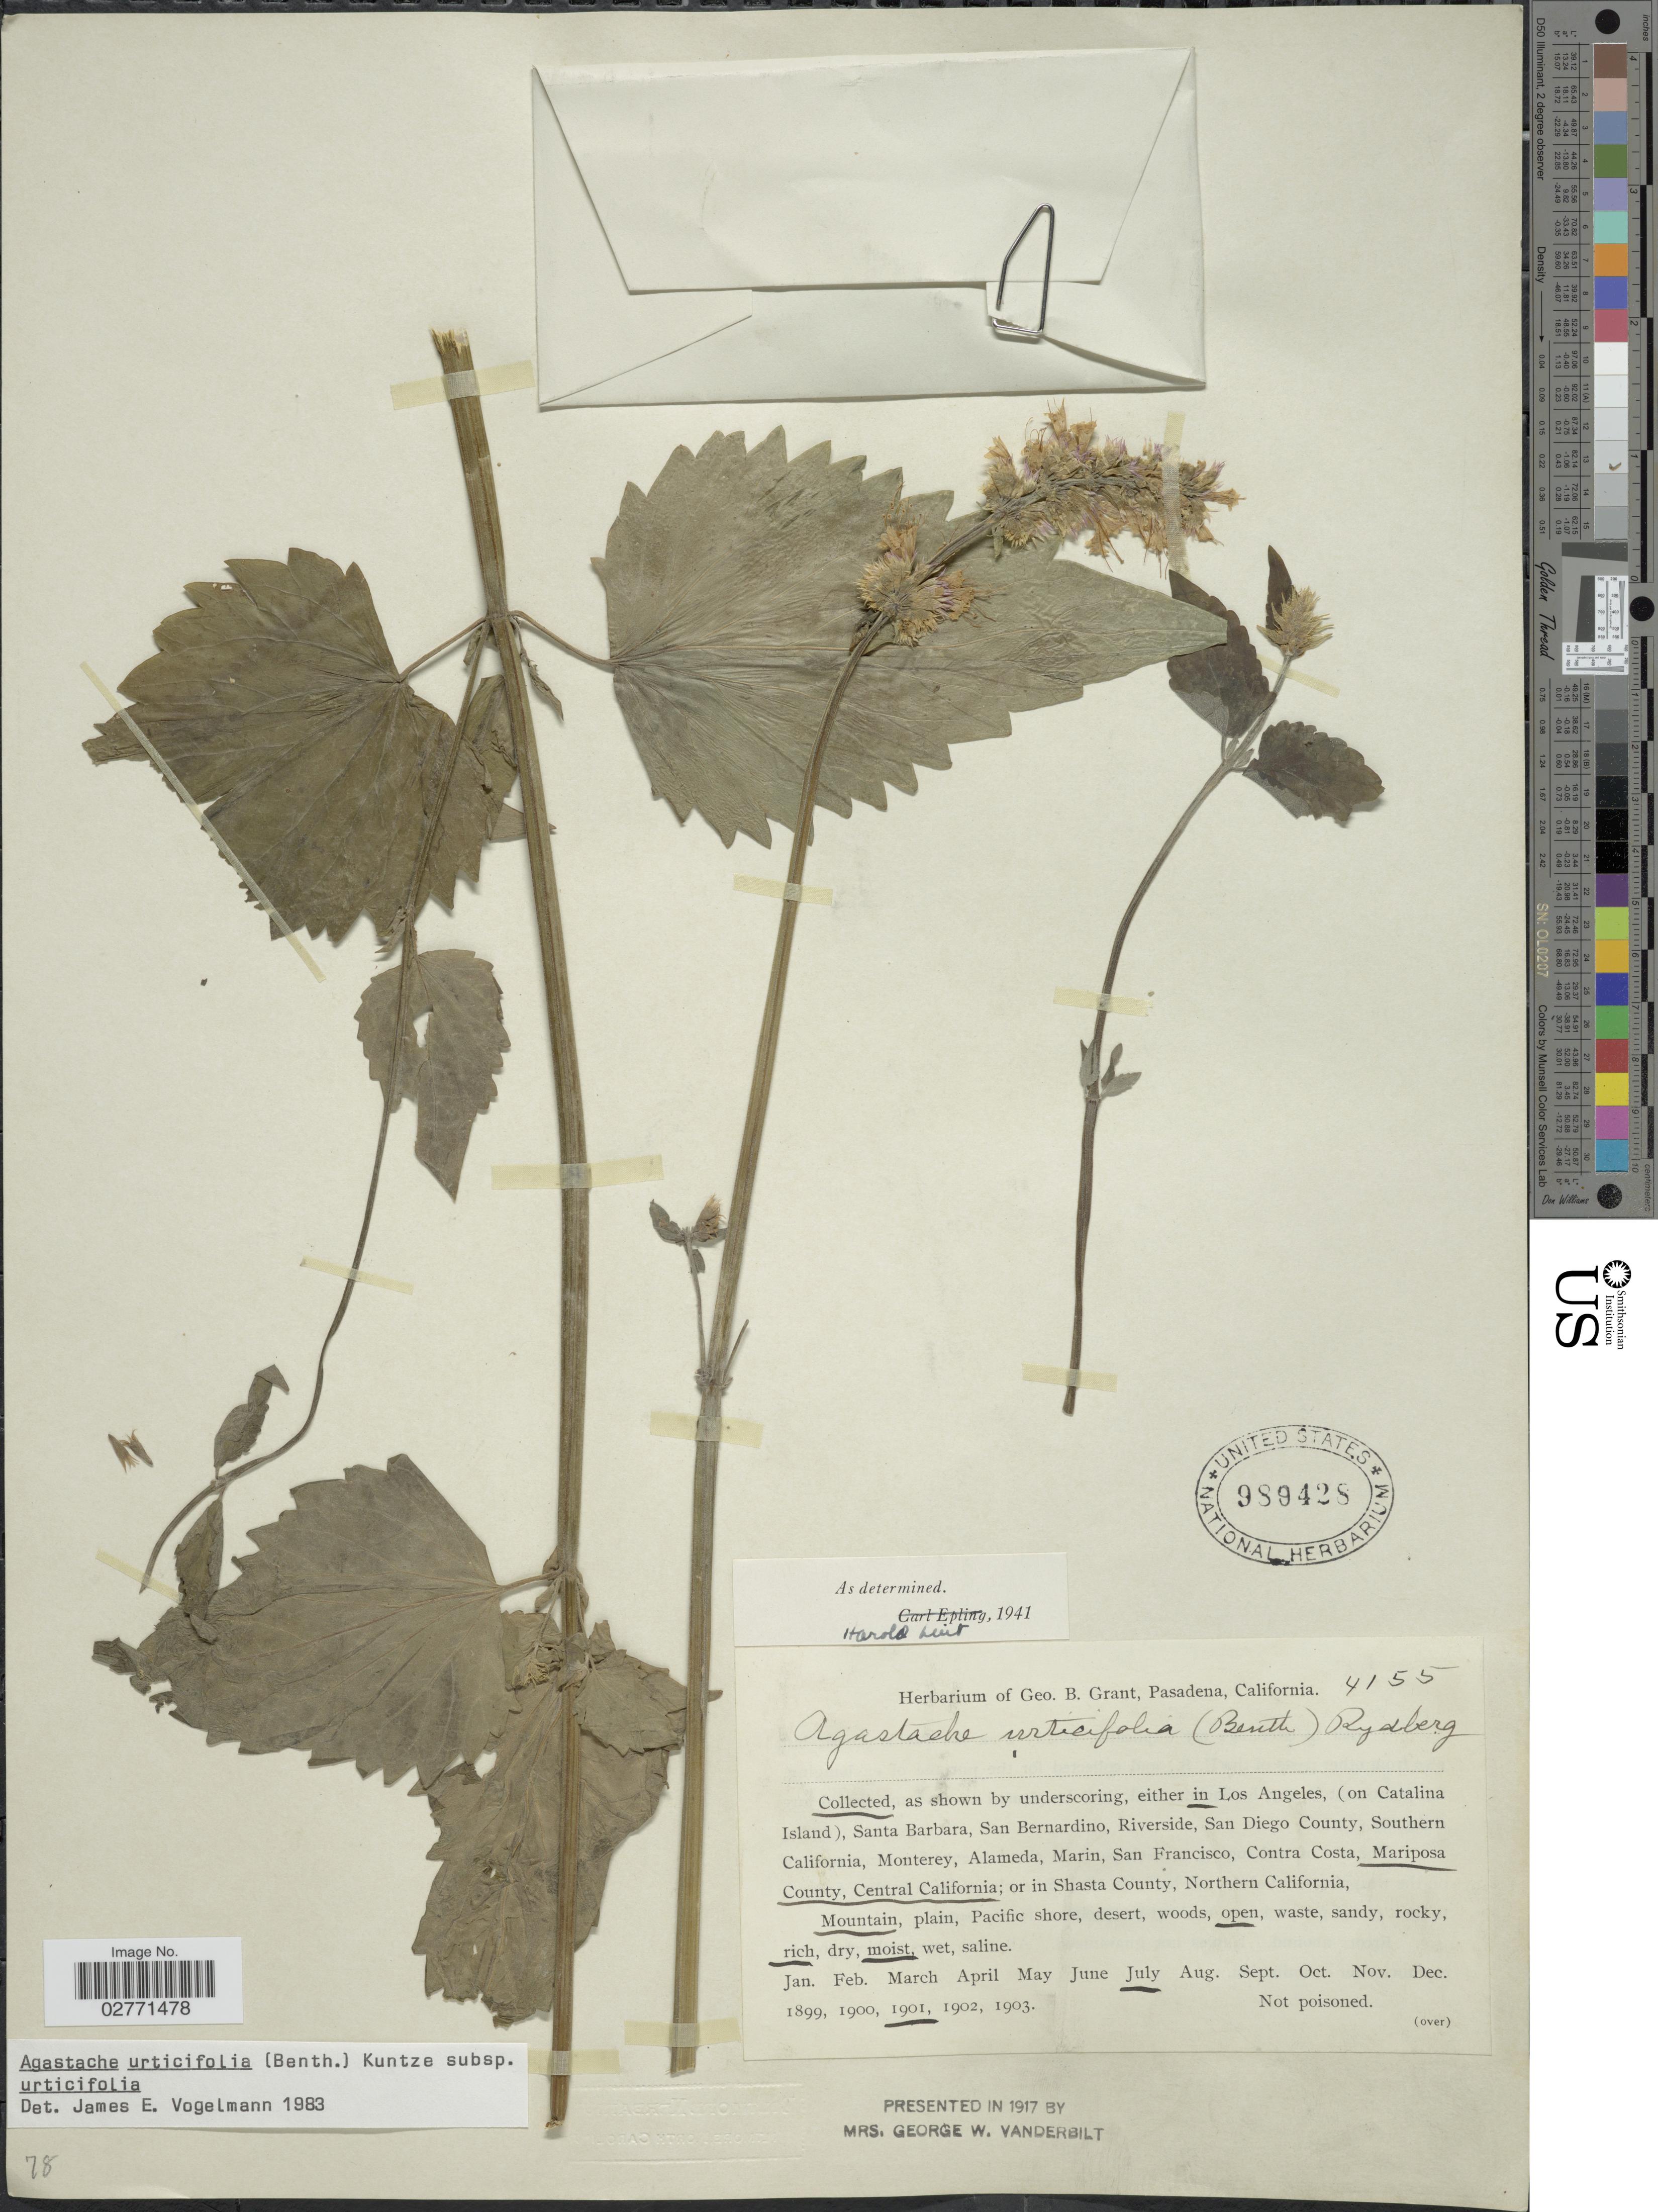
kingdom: Plantae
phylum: Tracheophyta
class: Magnoliopsida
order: Lamiales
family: Lamiaceae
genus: Agastache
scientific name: Agastache urticifolia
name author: (Benth.) Kuntze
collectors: ex herb. Geo. B. Grant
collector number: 4155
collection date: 1901-07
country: United States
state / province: California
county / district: Mariposa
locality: In Mariposa County, Central California, Mountain.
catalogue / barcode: US 989428